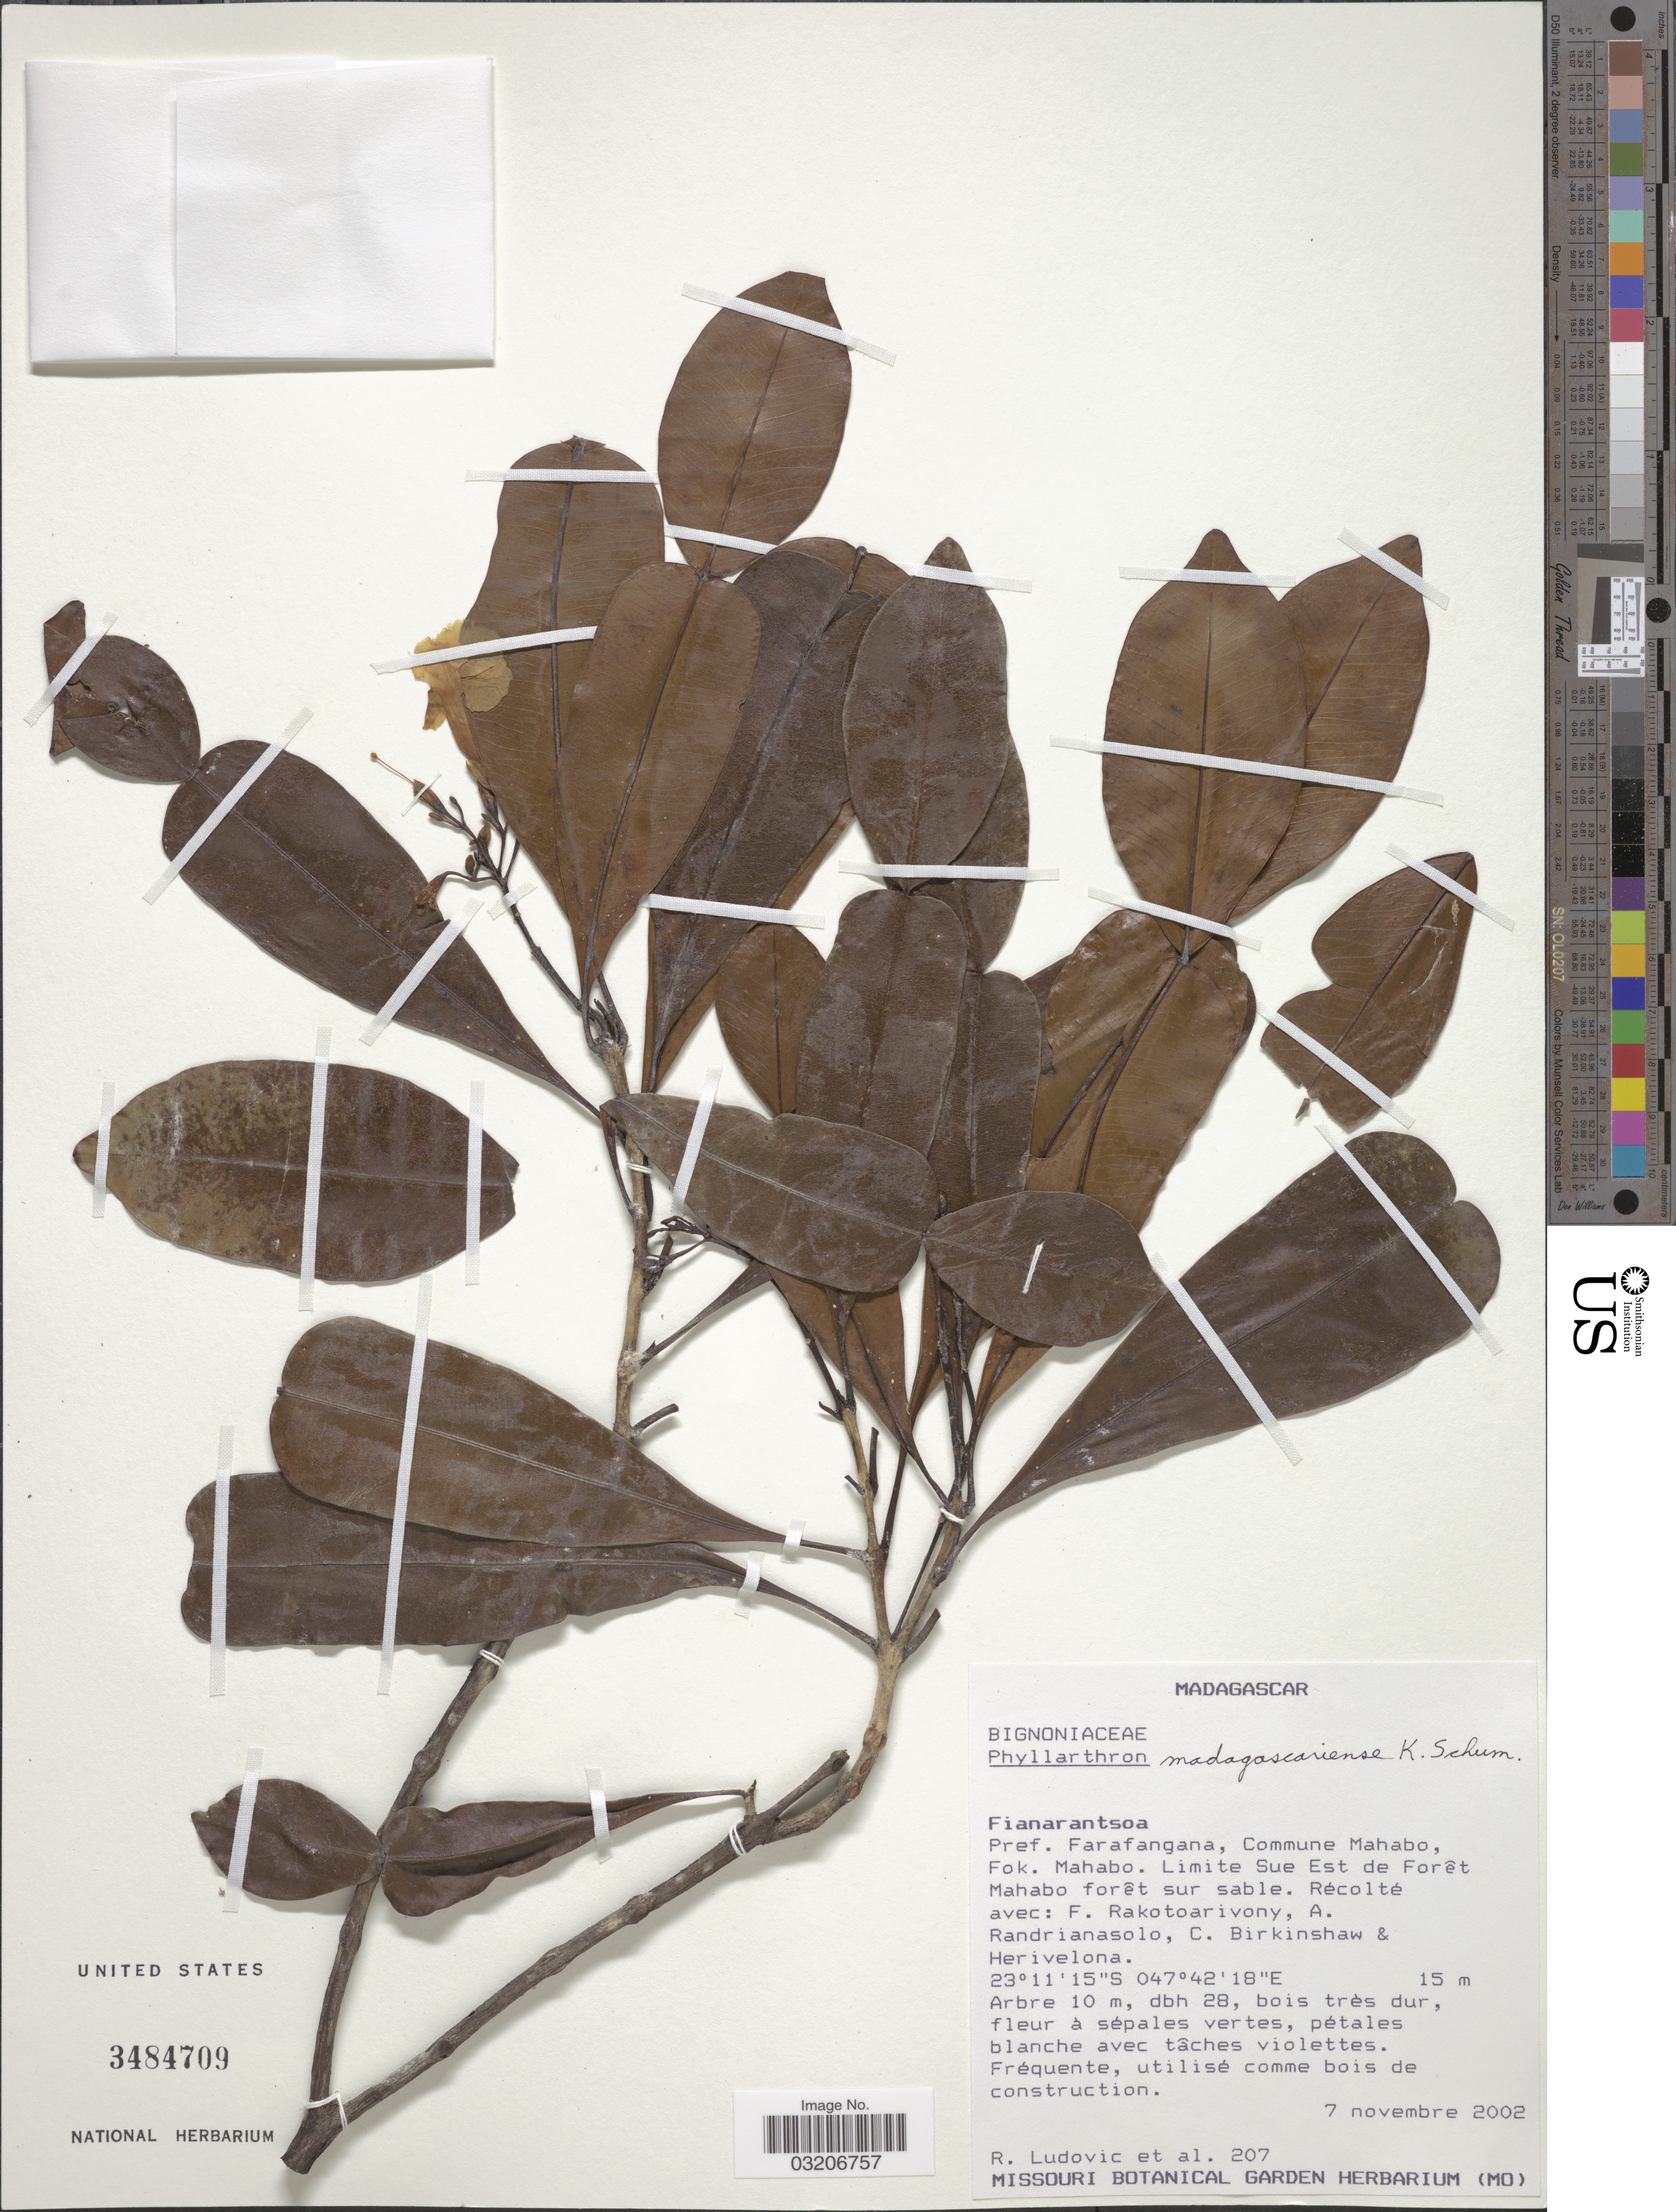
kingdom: Plantae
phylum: Tracheophyta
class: Magnoliopsida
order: Lamiales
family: Bignoniaceae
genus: Phyllarthron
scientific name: Phyllarthron madagascariense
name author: (Bojer) K. Schum.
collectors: R. Ludovic, F. Rakotoarivony, A. Randrianasolo & C. R. Birkinshaw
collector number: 207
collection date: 2002-11-07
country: Madagascar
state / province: Atsimo-Andrefana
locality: Pref. Farafangana, Commune Mahabo, Fok. Mahabo. Limite Sue Est de Forêt Mahabo forêt sur sable.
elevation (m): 15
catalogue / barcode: US 3484709